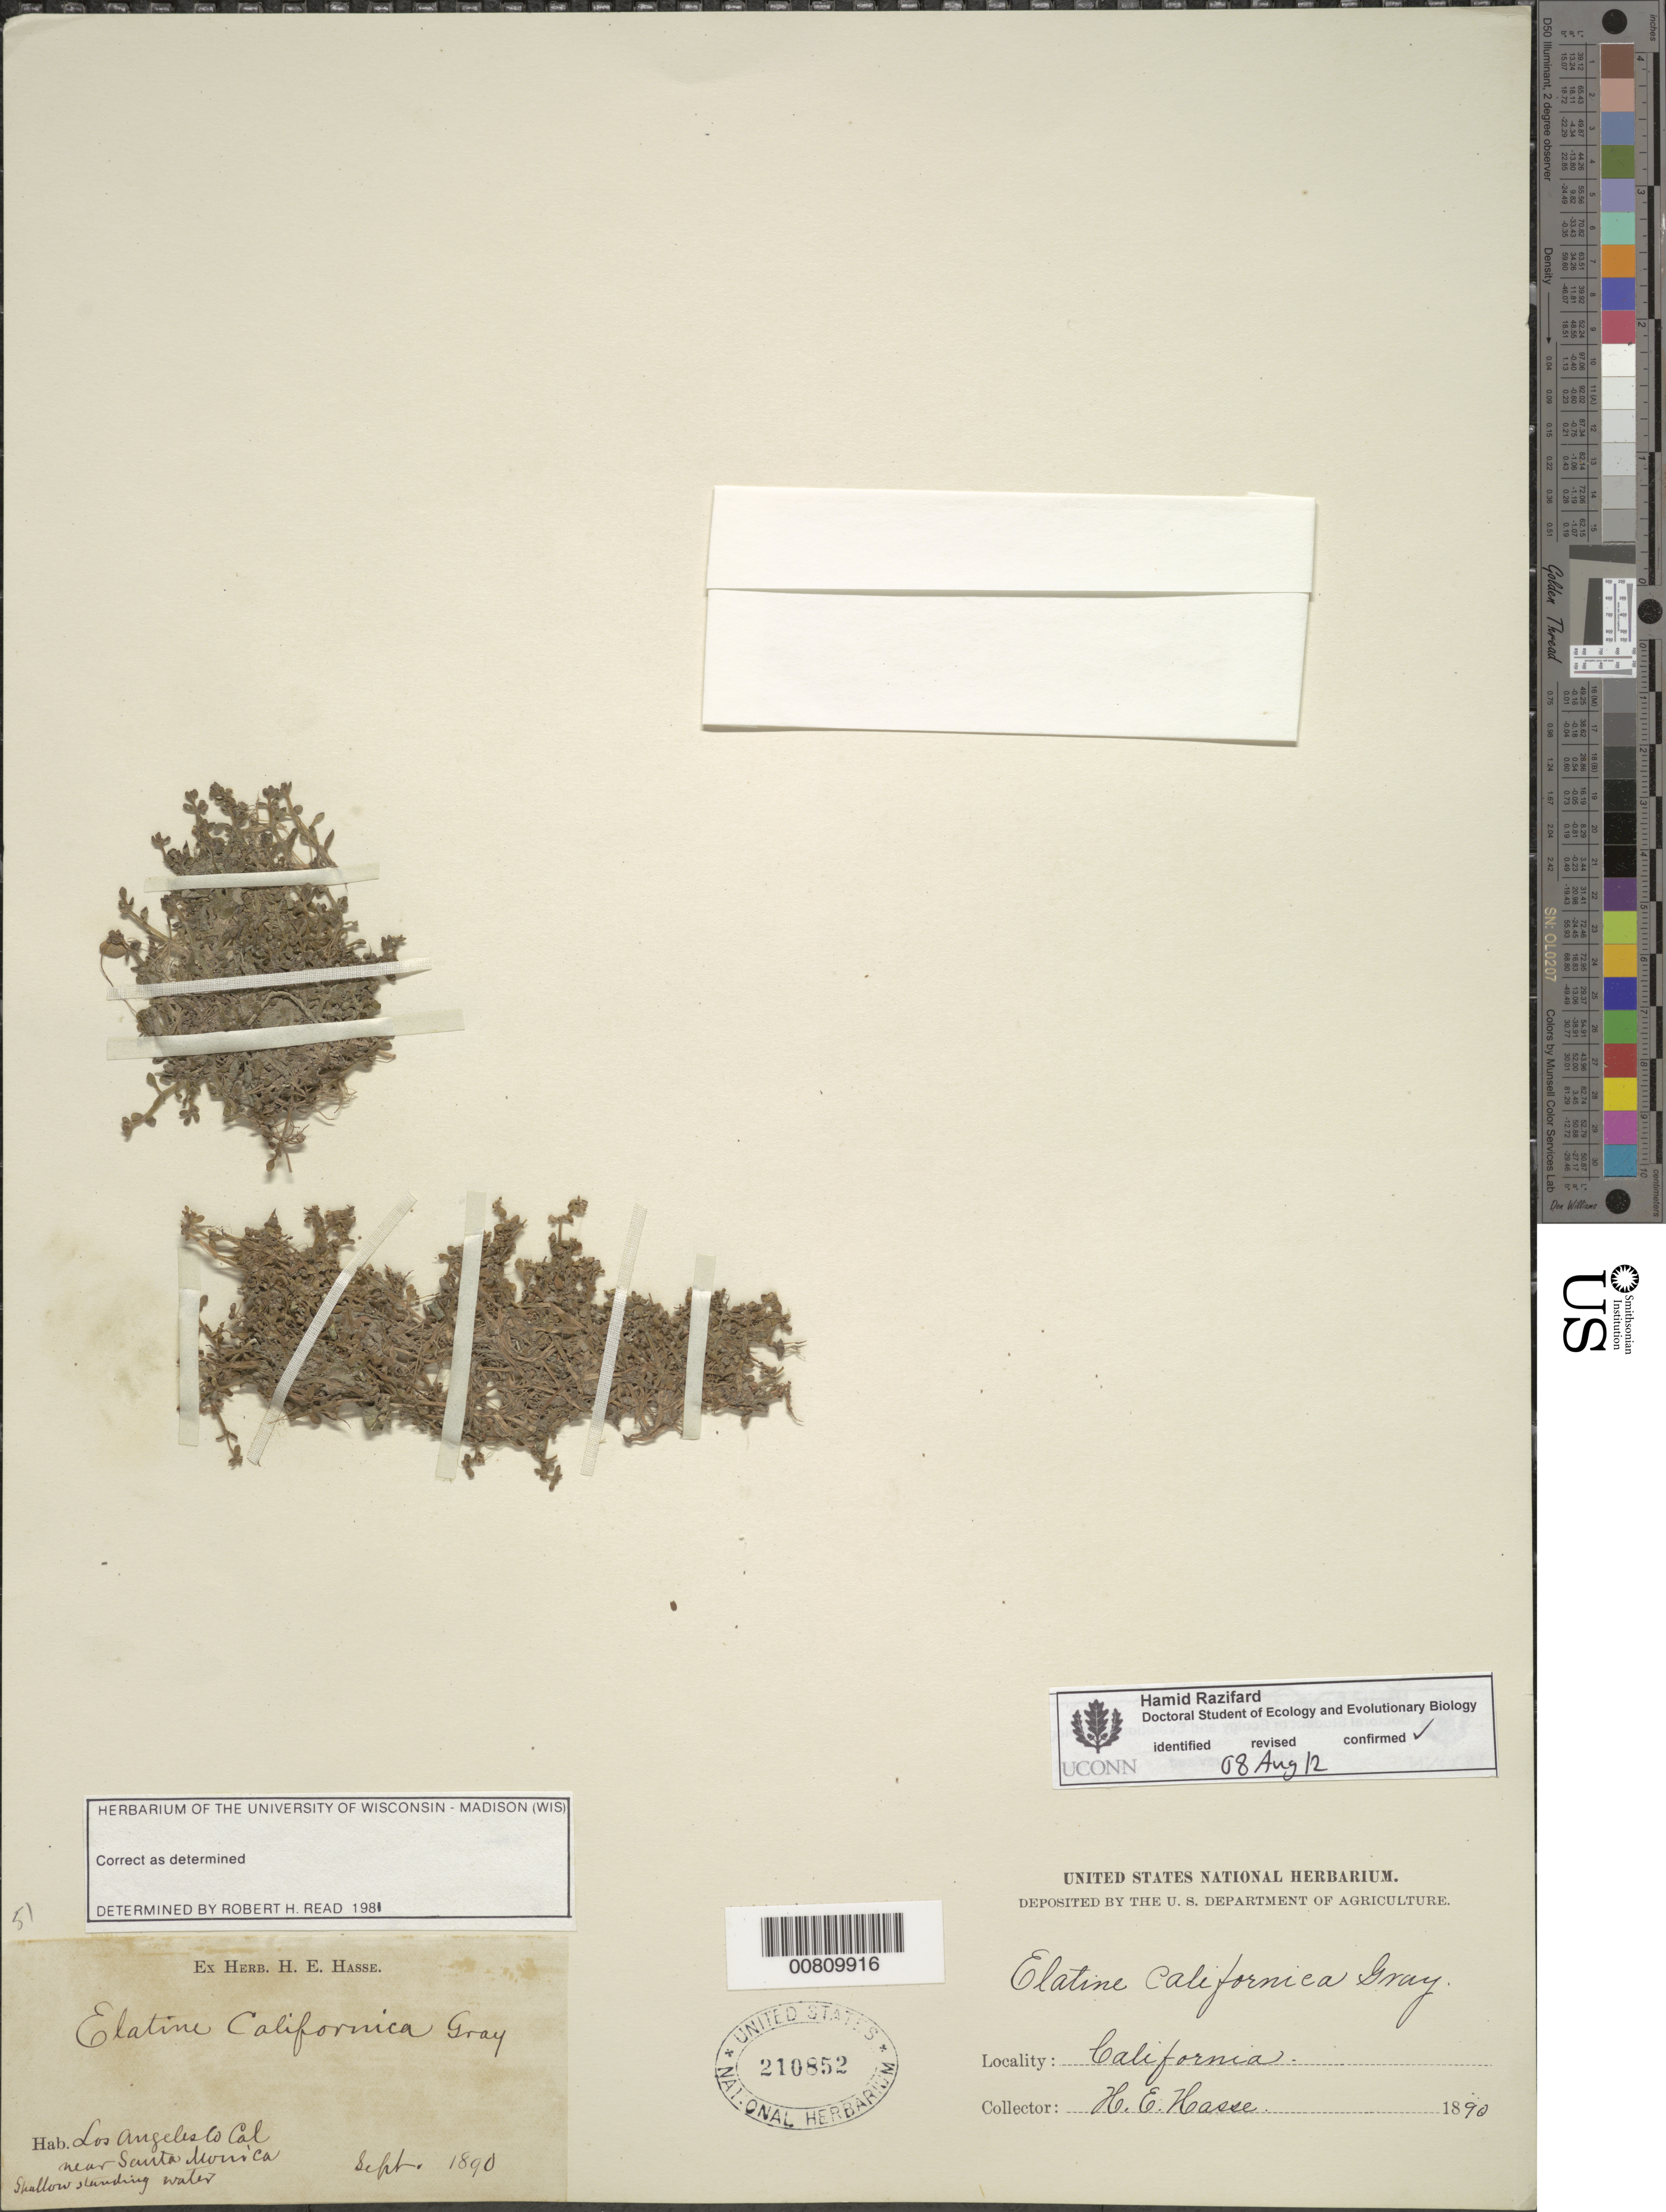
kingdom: Plantae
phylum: Tracheophyta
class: Magnoliopsida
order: Malpighiales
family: Elatinaceae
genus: Elatine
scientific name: Elatine californica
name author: A. Gray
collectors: H. E. Hasse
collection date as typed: Sep 1890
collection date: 1890-09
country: United States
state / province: California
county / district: Los Angeles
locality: Near Santa Monica.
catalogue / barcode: US 210852